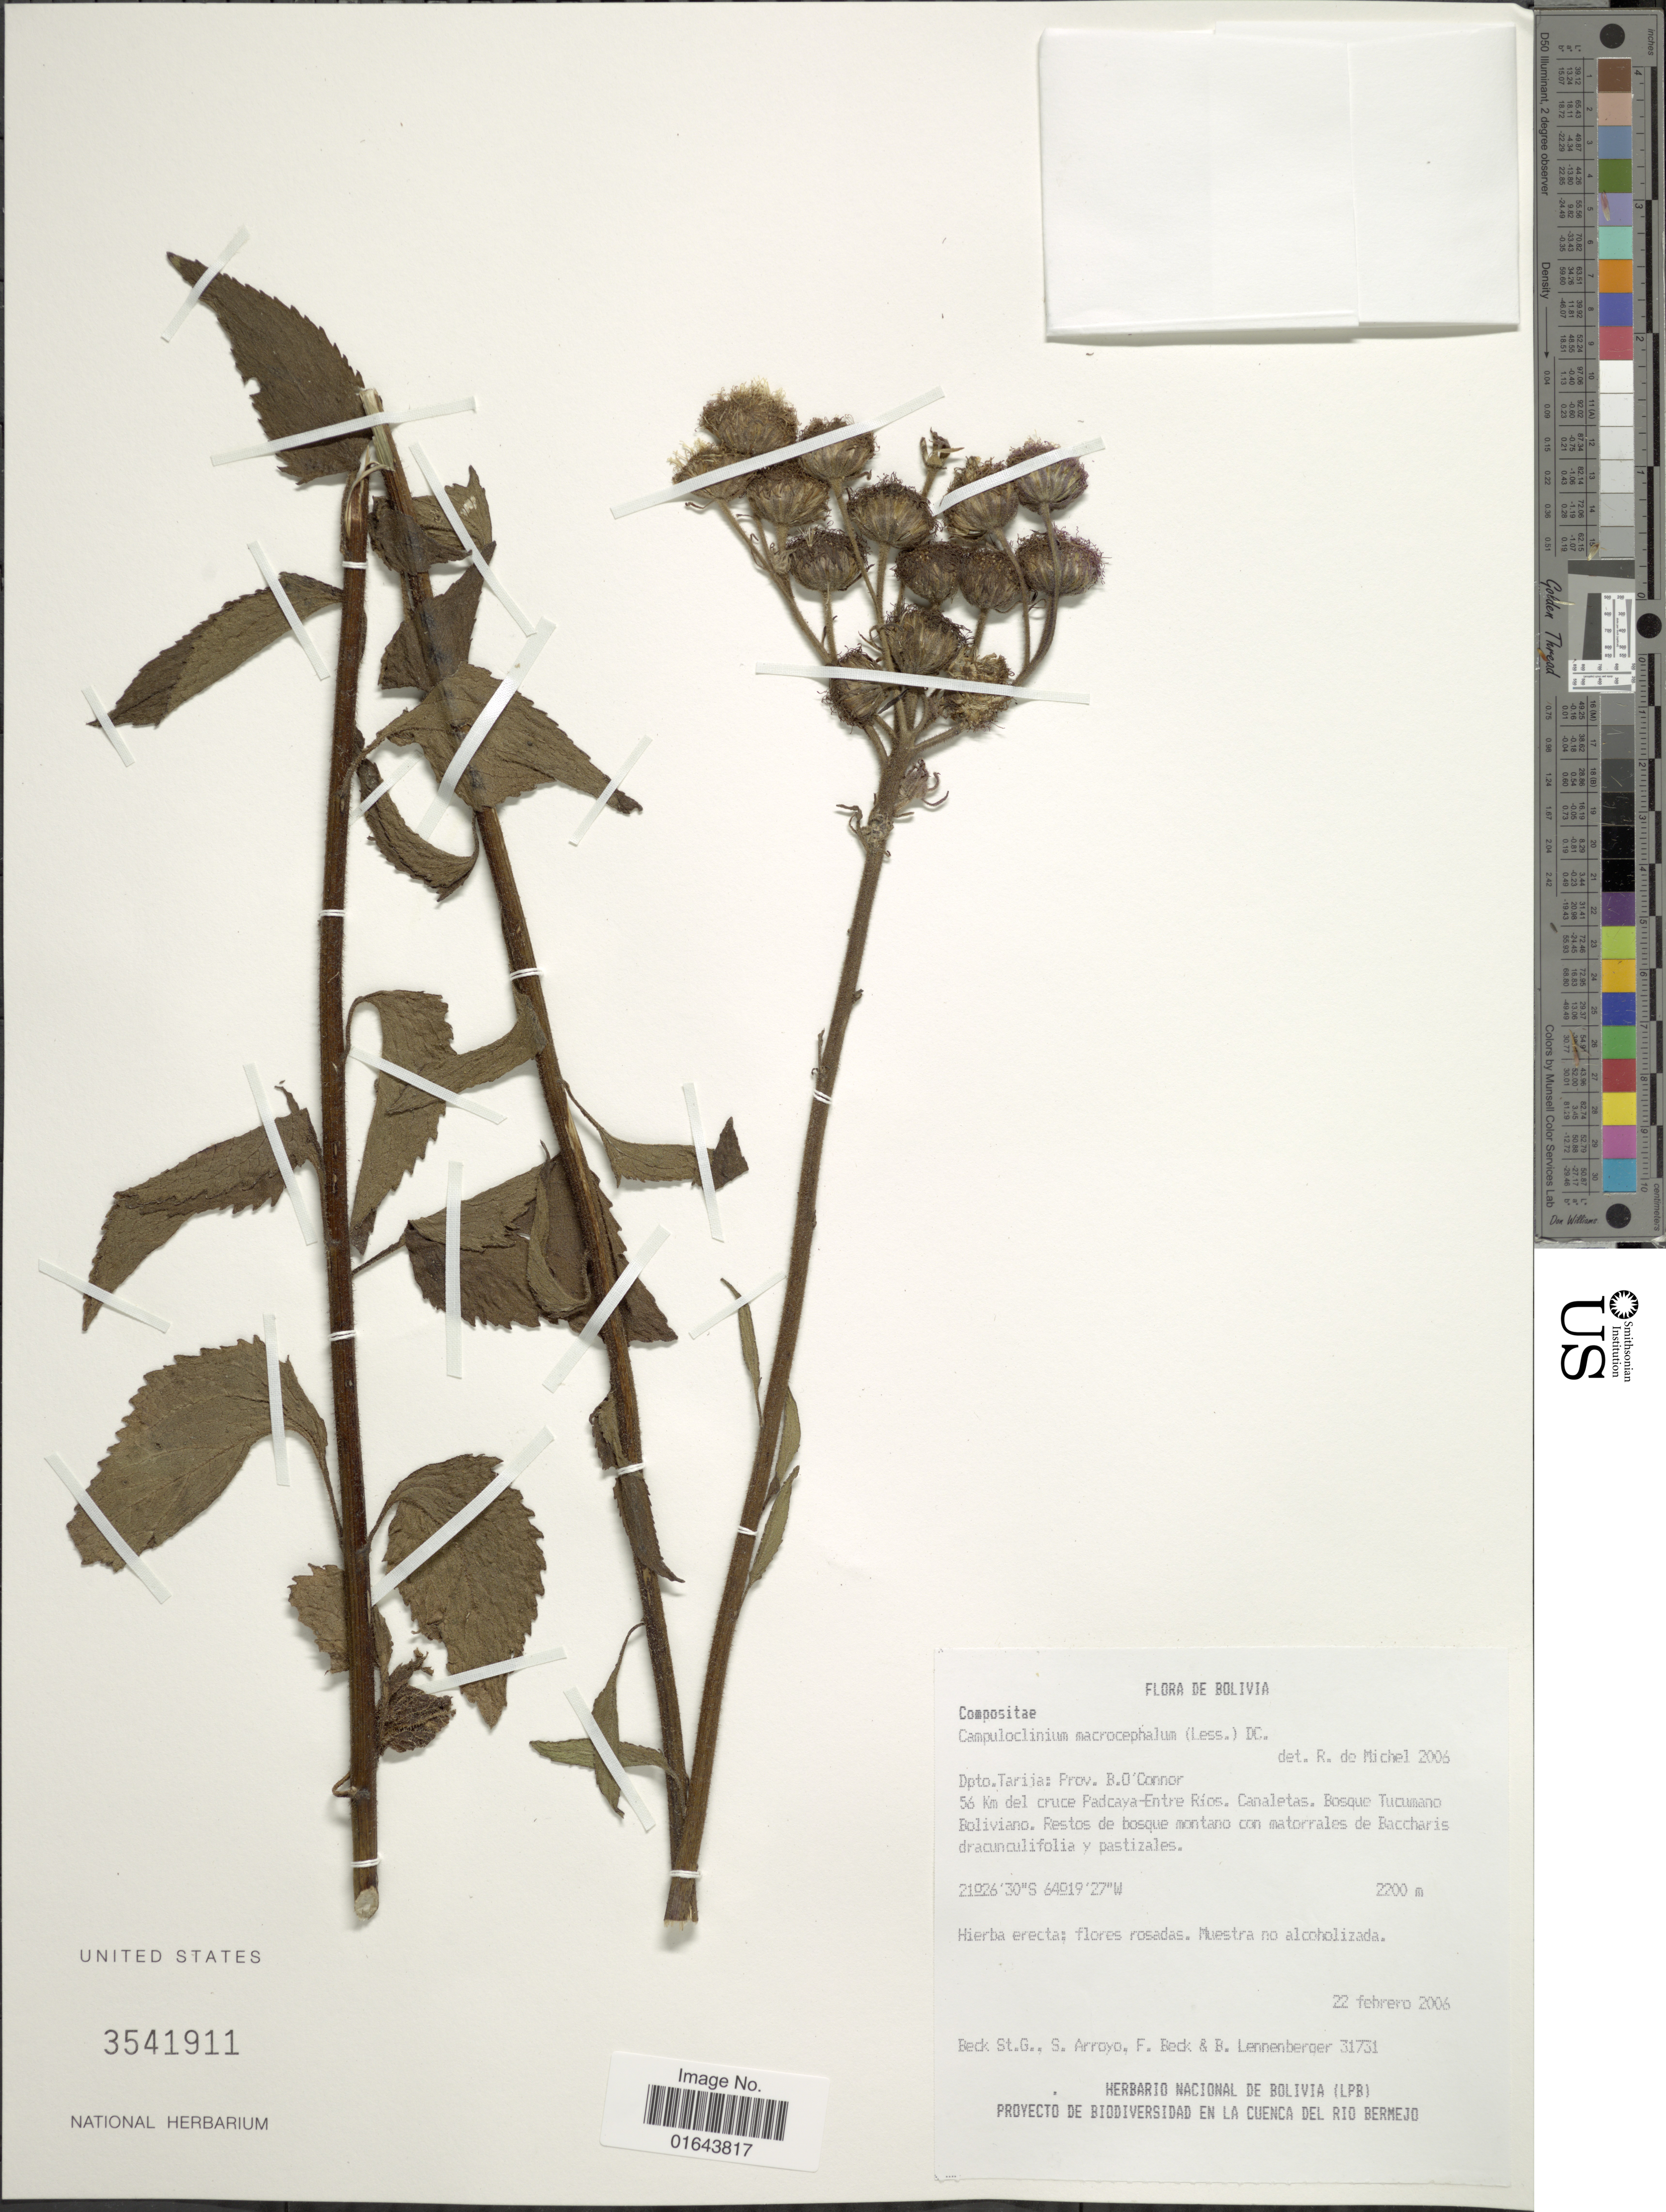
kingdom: Plantae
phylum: Tracheophyta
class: Magnoliopsida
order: Asterales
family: Asteraceae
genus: Campuloclinium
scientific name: Campuloclinium macrocephalum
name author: (Less.) DC.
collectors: S. G. Beck, Arroyo, S., F. Beck & B. Lennenberger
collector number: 31731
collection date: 2006-02-22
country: Bolivia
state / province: Tarija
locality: Dpto. Tarija: Prov. B.O.'Connor. 56 Km del cruce Padcaya-Entre Rios. Canaletas. Bosquw Tucumano Boliviano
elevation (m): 2200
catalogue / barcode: US 3541911